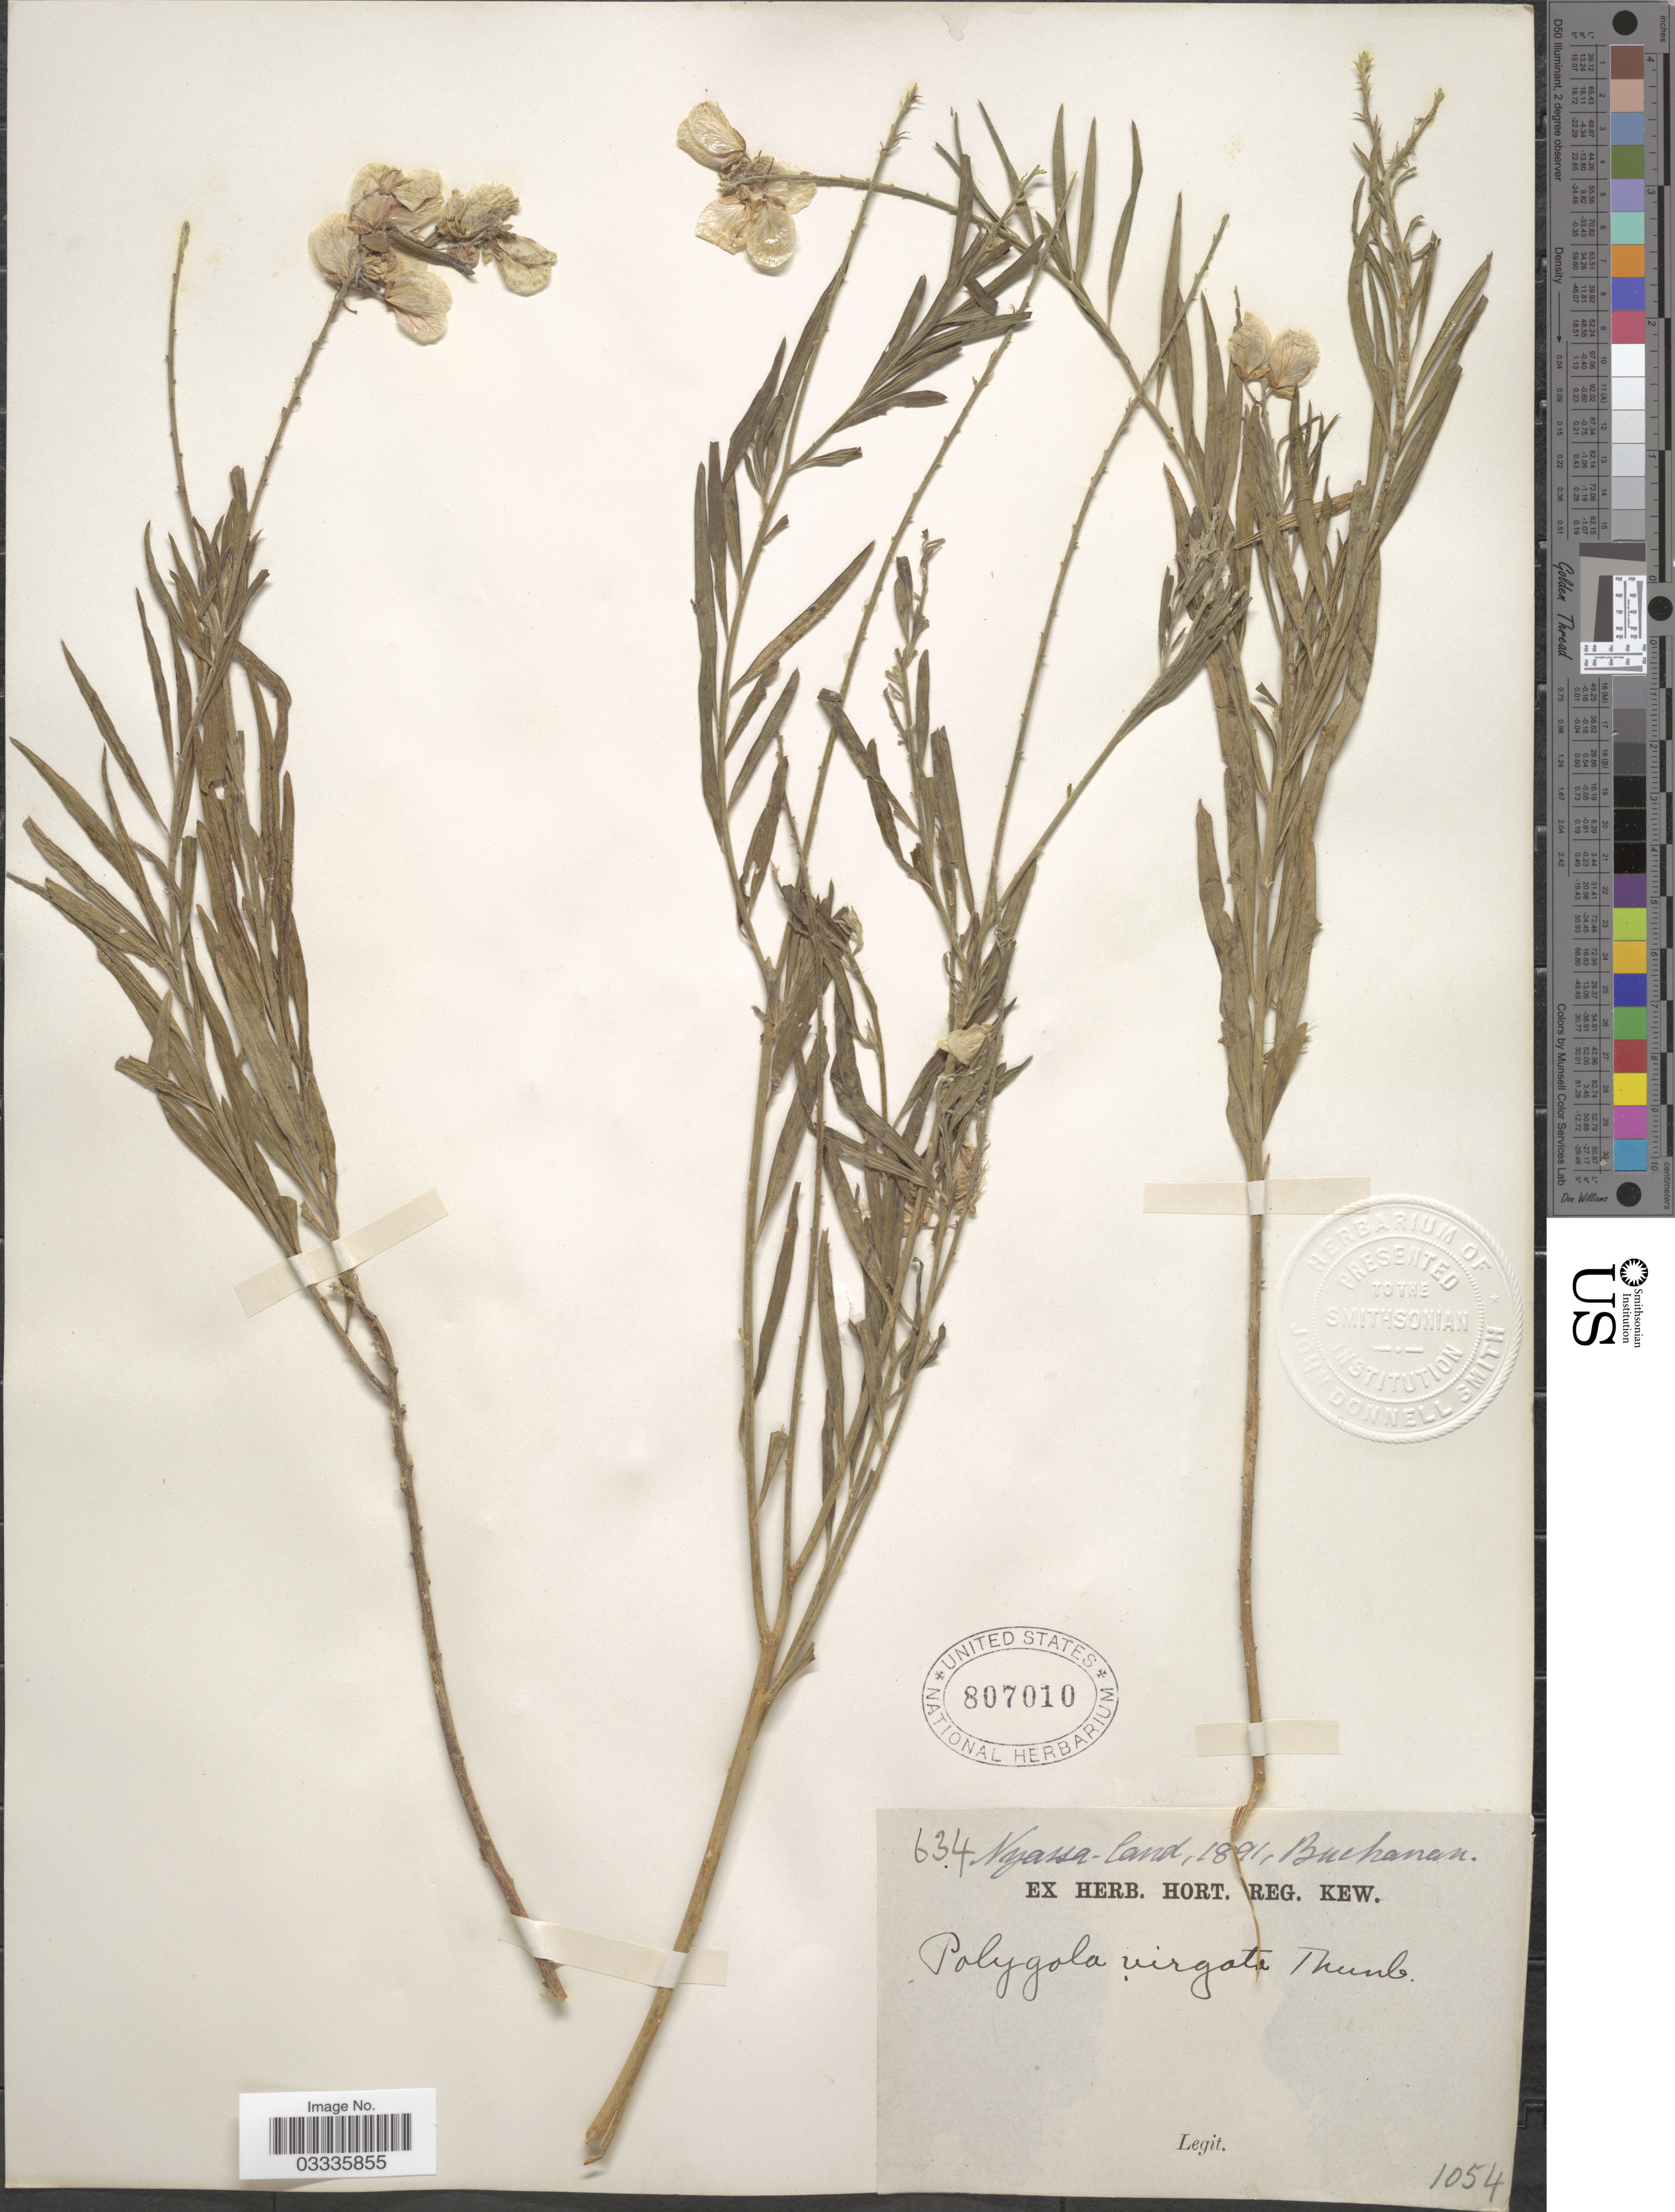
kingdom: Plantae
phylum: Tracheophyta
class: Magnoliopsida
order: Fabales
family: Polygalaceae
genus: Polygala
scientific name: Polygala virgata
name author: Thunb.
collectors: Buchanan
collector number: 634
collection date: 1891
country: Malawi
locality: Nyassa-land.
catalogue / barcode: US 807010